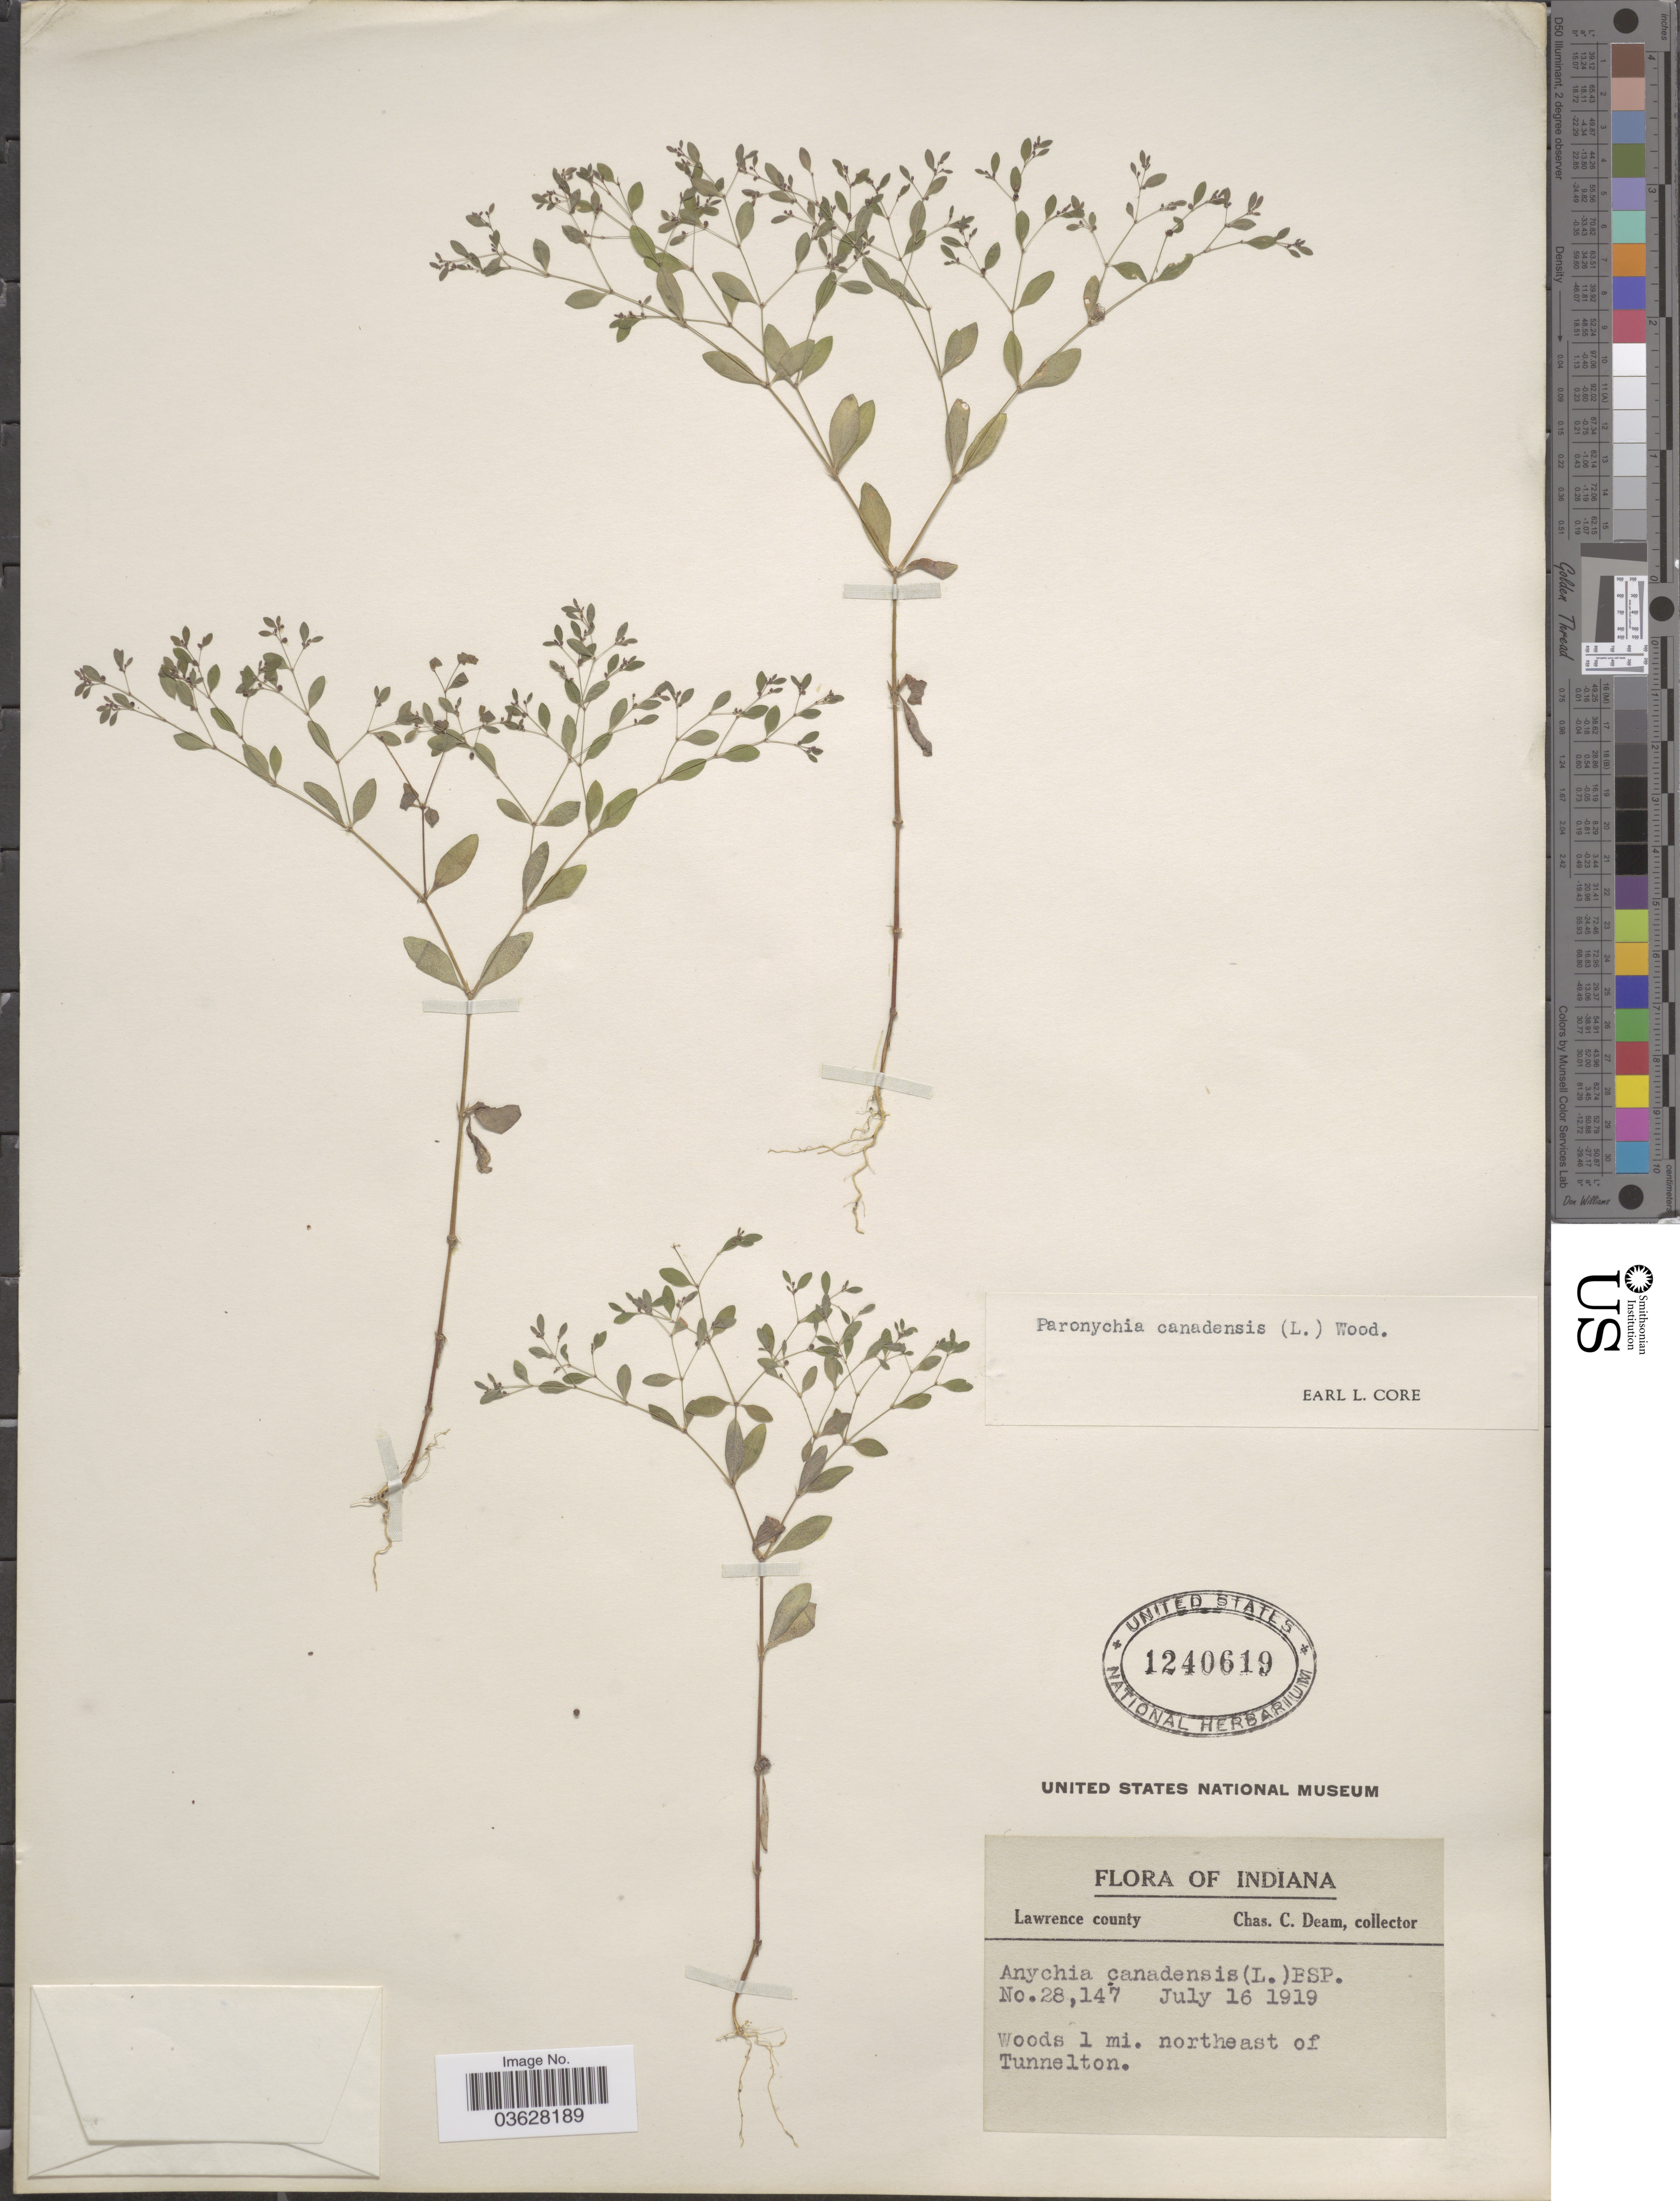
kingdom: Plantae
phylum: Tracheophyta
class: Magnoliopsida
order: Caryophyllales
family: Caryophyllaceae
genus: Paronychia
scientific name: Paronychia canadensis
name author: (L.) Alph. Wood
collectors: C. C. Deam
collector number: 28147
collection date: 1919-07-16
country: United States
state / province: Indiana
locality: Lawrence county. Woods 1 mi. northeast of Tunnelton.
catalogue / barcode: US 1240619